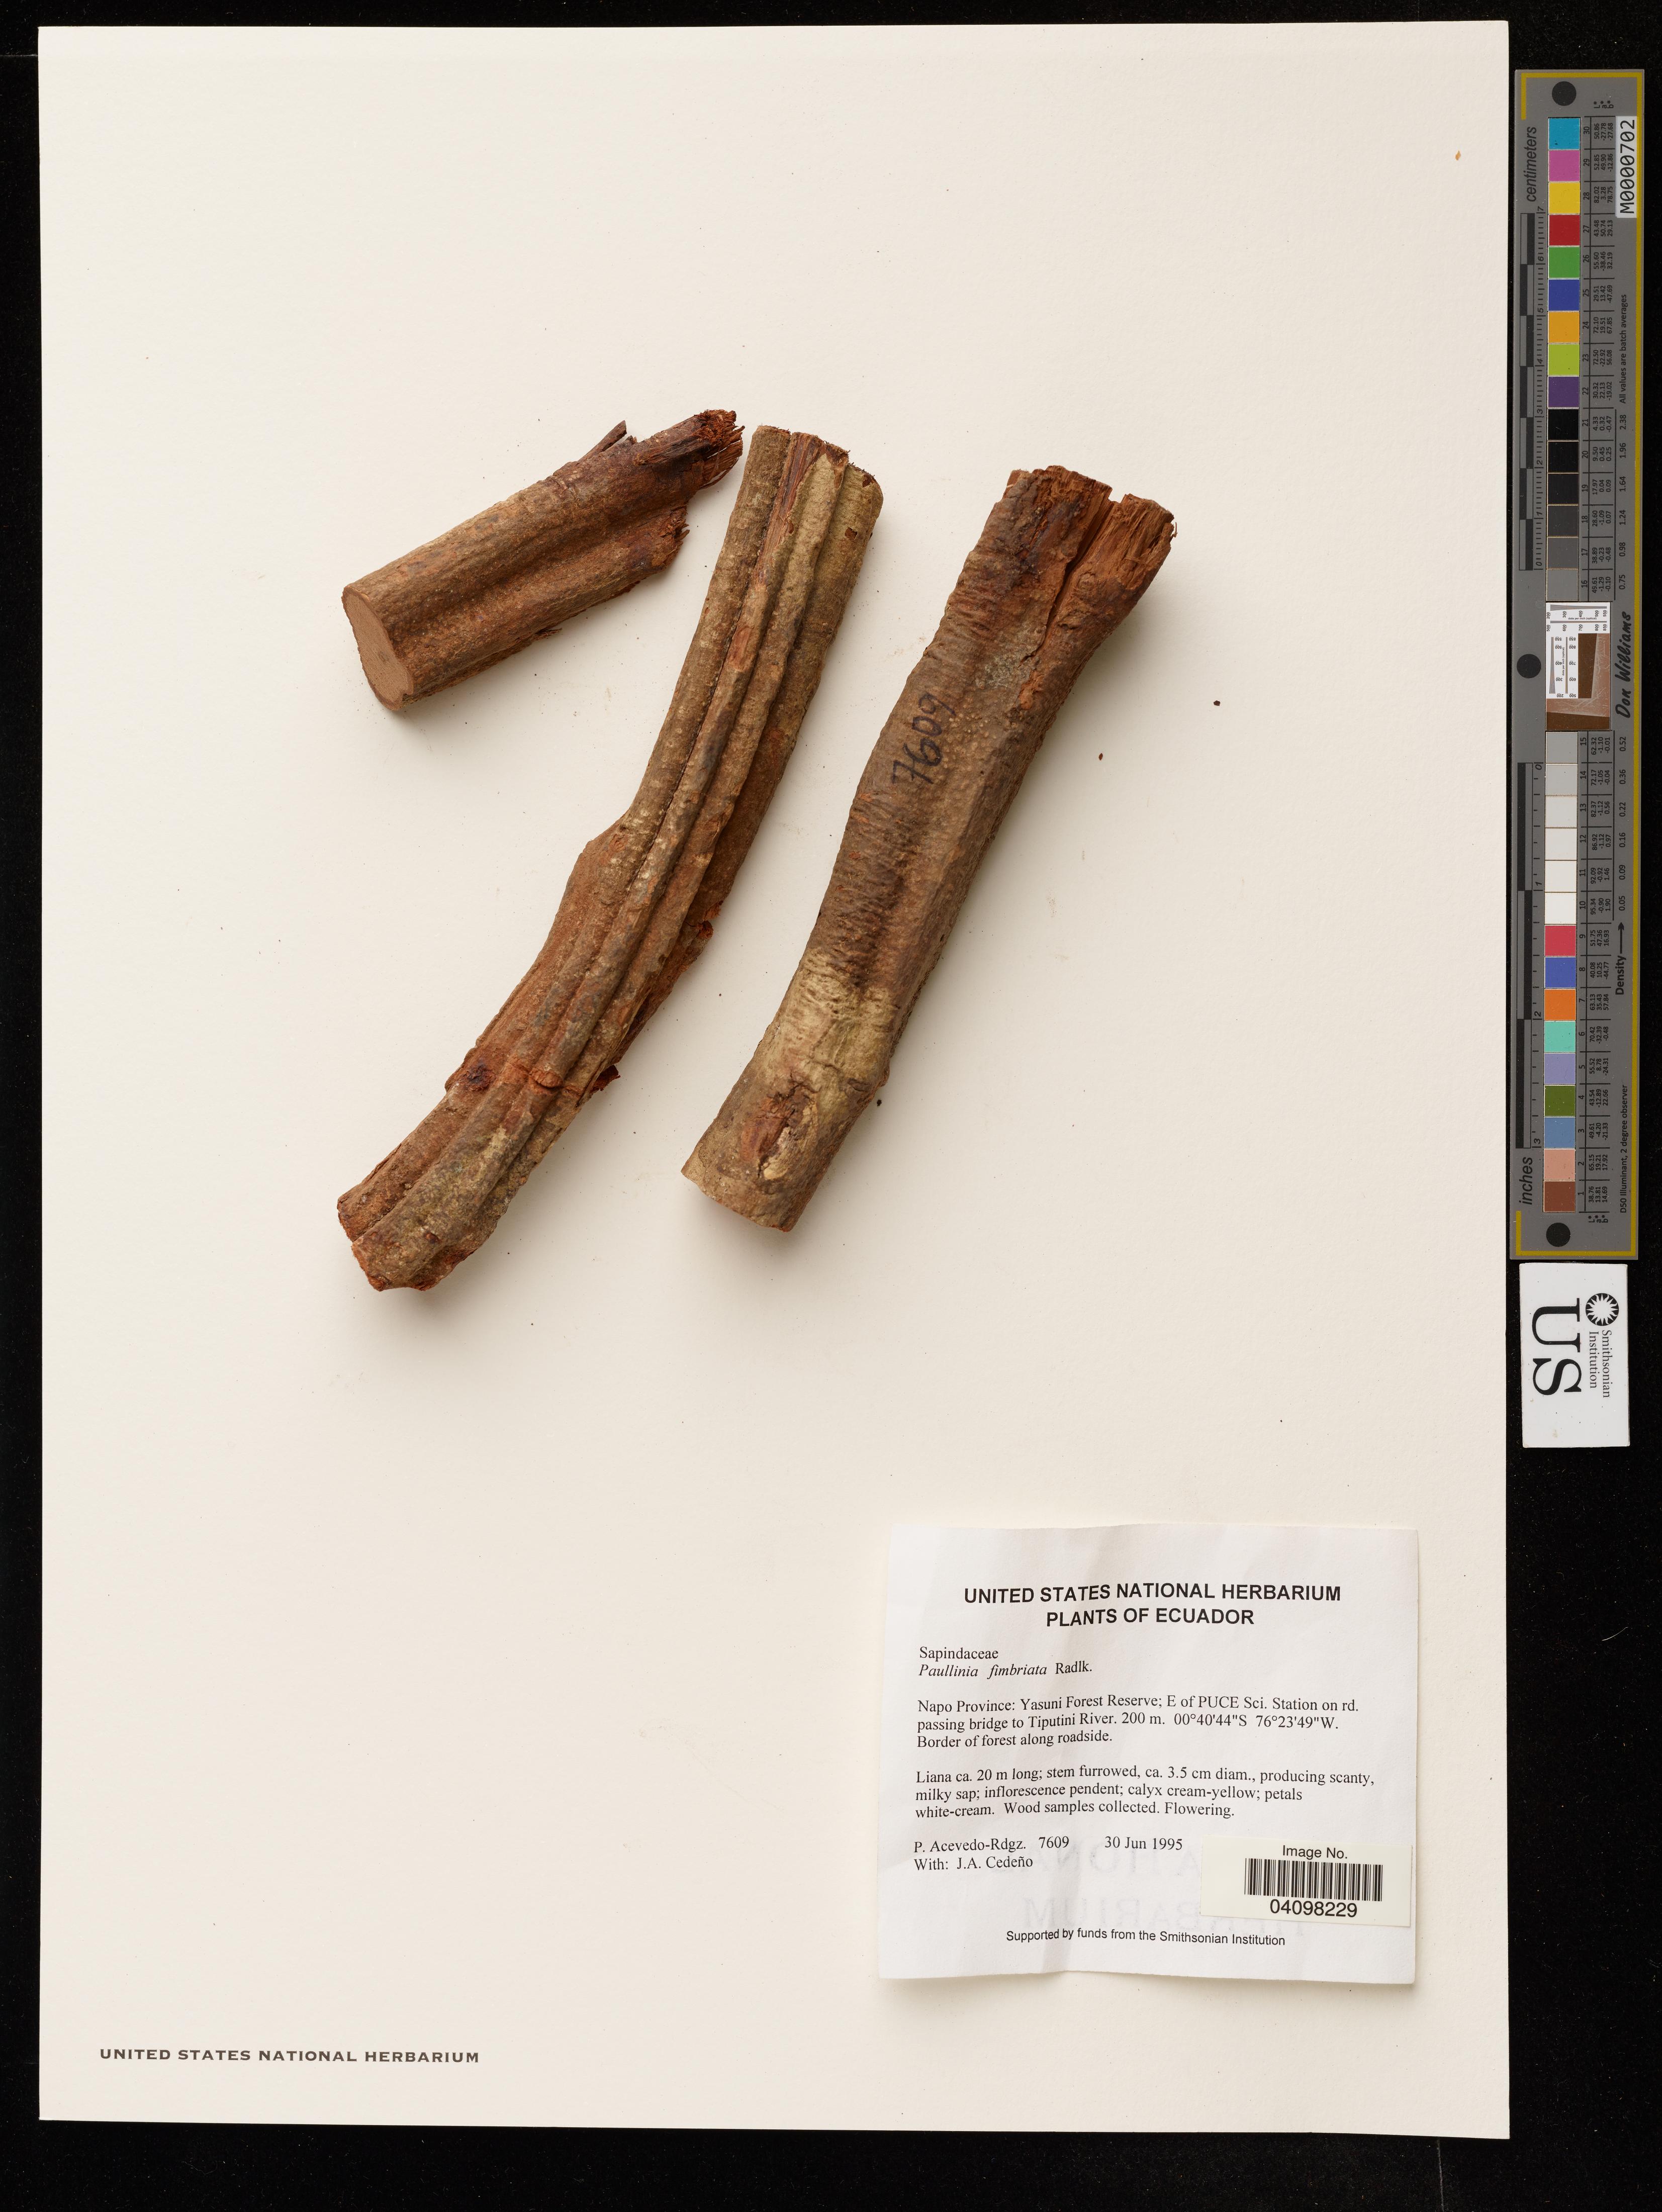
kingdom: Plantae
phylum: Tracheophyta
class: Magnoliopsida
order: Sapindales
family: Sapindaceae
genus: Paullinia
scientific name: Paullinia fimbriata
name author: Radlk.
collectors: P. Acevedo-Rodr. & J. A. Cedeno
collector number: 7609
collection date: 1995-06-30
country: Ecuador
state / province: Napo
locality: Yasuni Forest Reserve; E of PUCE Sci. Station on rd. passing bridge to Tiputini River.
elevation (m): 200